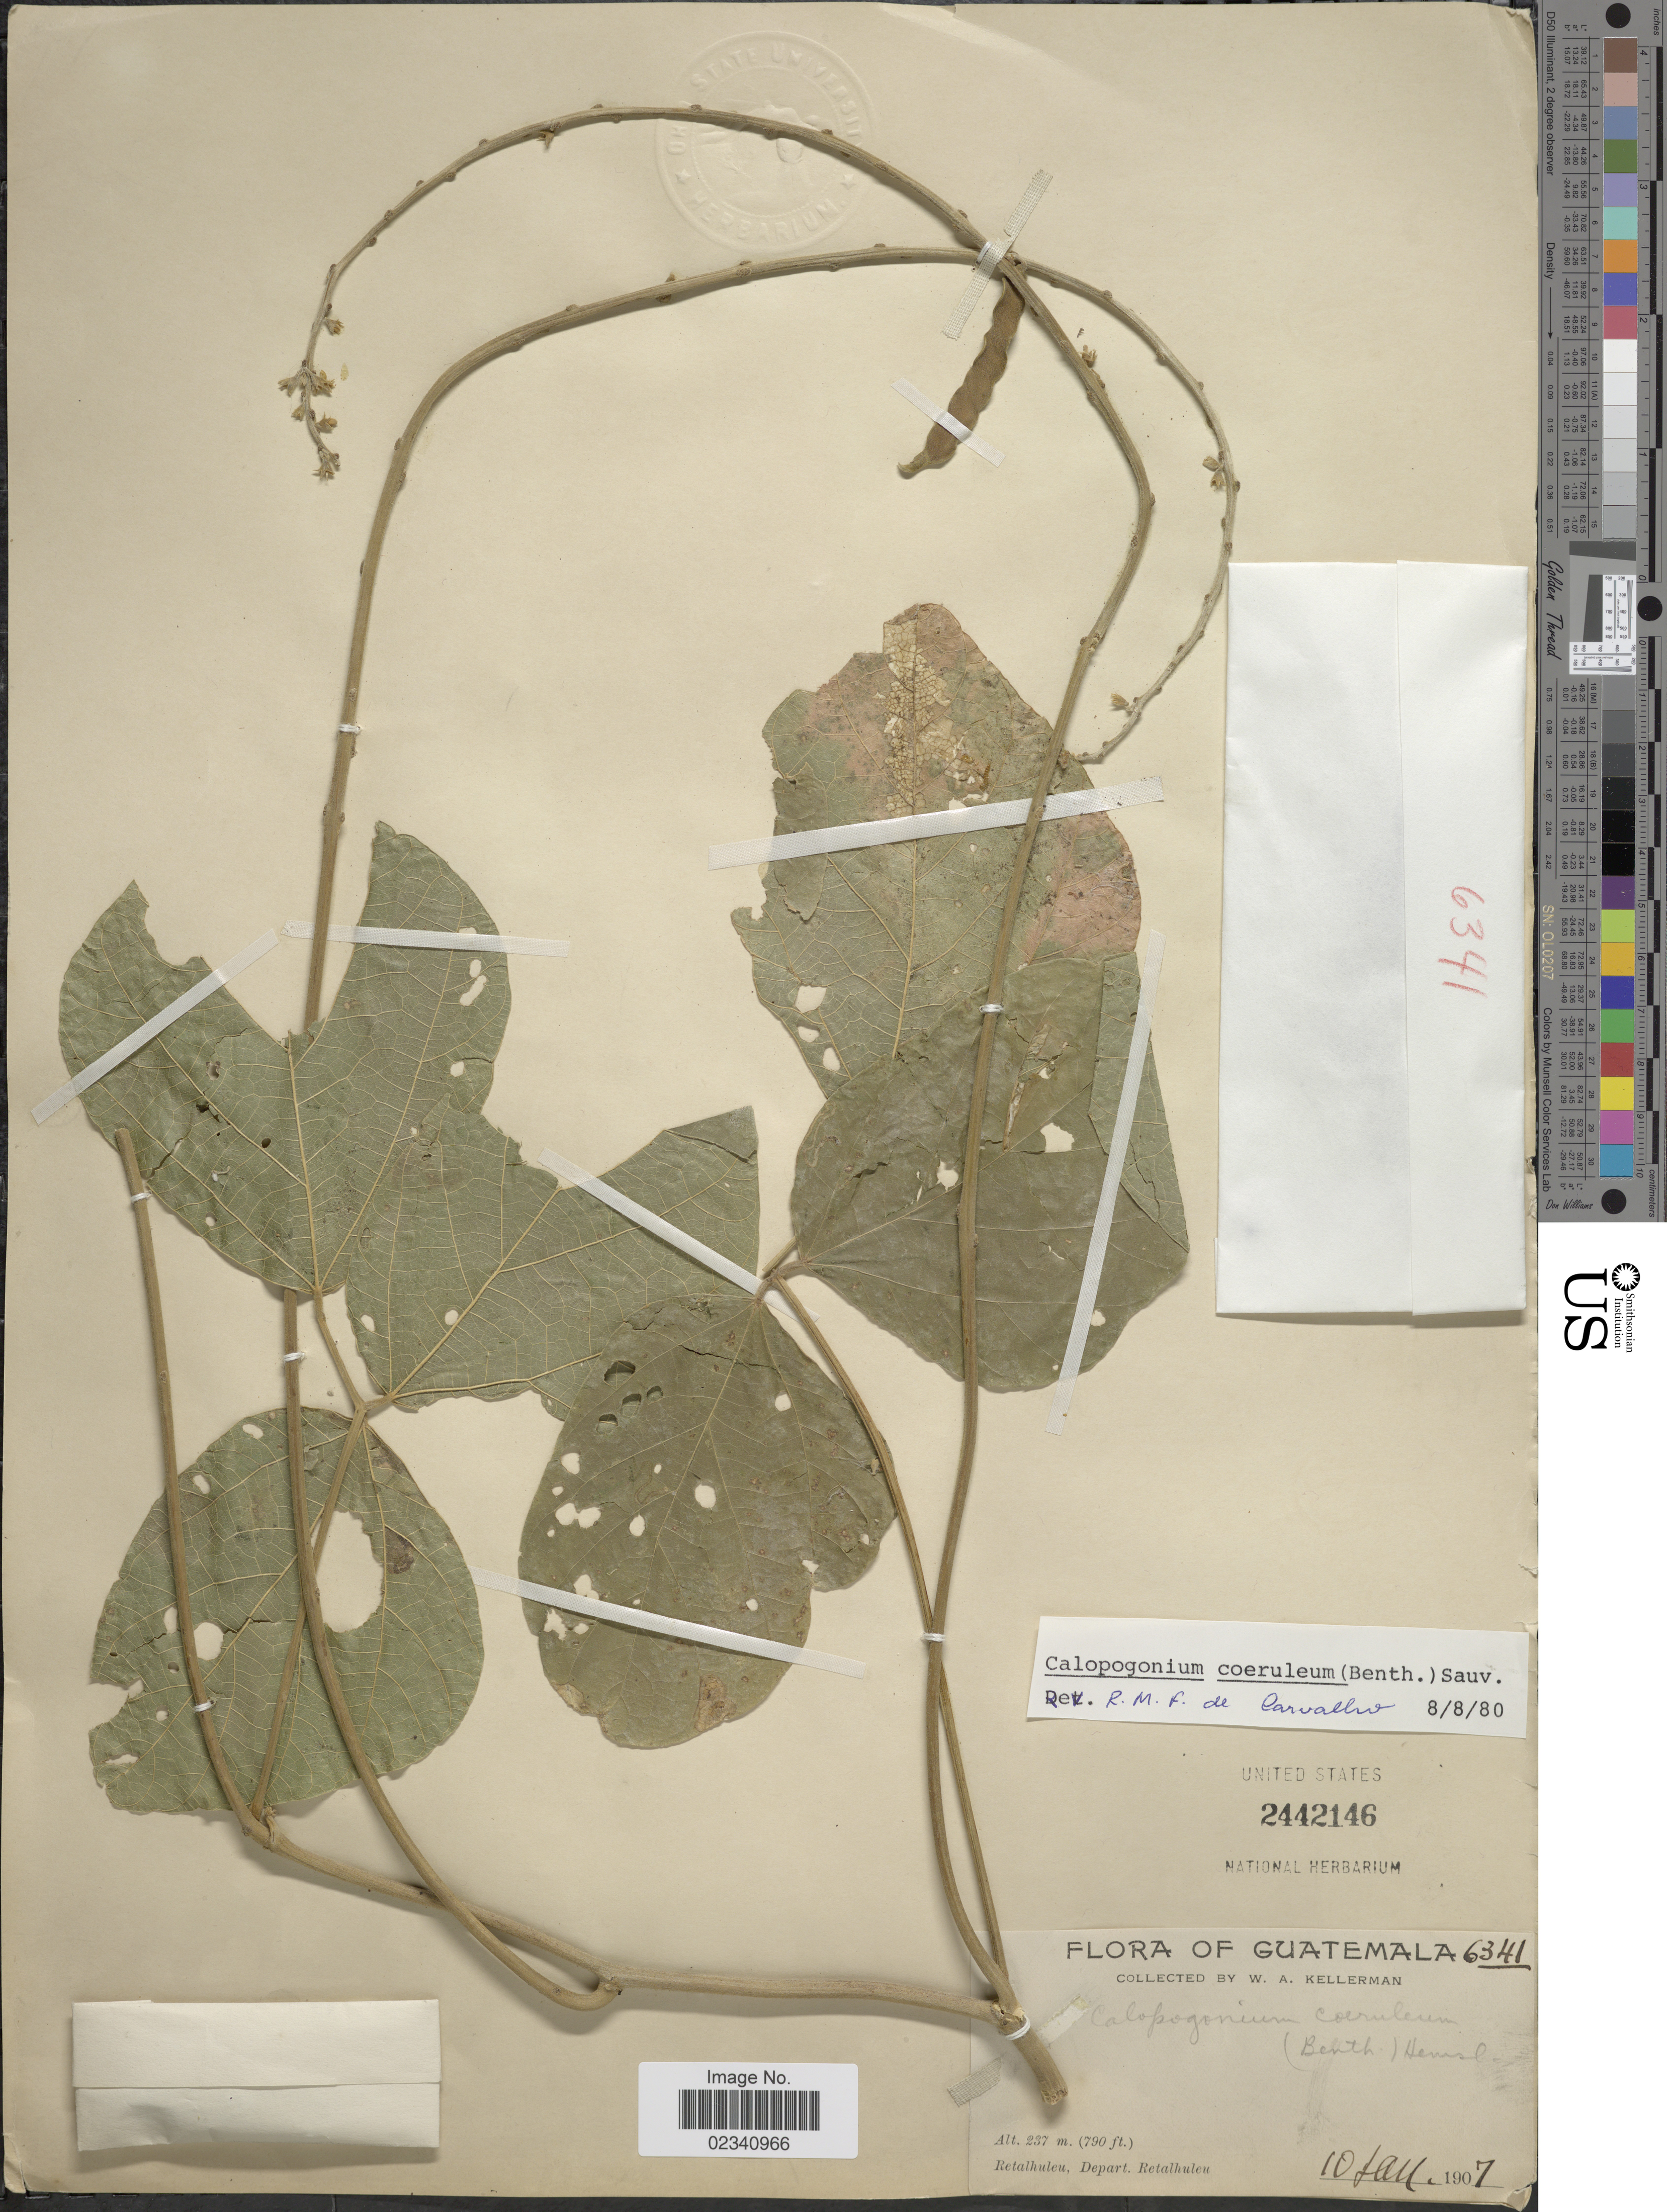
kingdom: Plantae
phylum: Tracheophyta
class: Magnoliopsida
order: Fabales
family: Fabaceae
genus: Calopogonium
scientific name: Calopogonium caeruleum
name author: (Benth.) C. Wright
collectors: W. Kellerman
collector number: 6341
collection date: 1907-01-10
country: Guatemala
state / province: Retalhuleu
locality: Retalhuleu, Depart. Retalhuleu.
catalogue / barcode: US 2442146